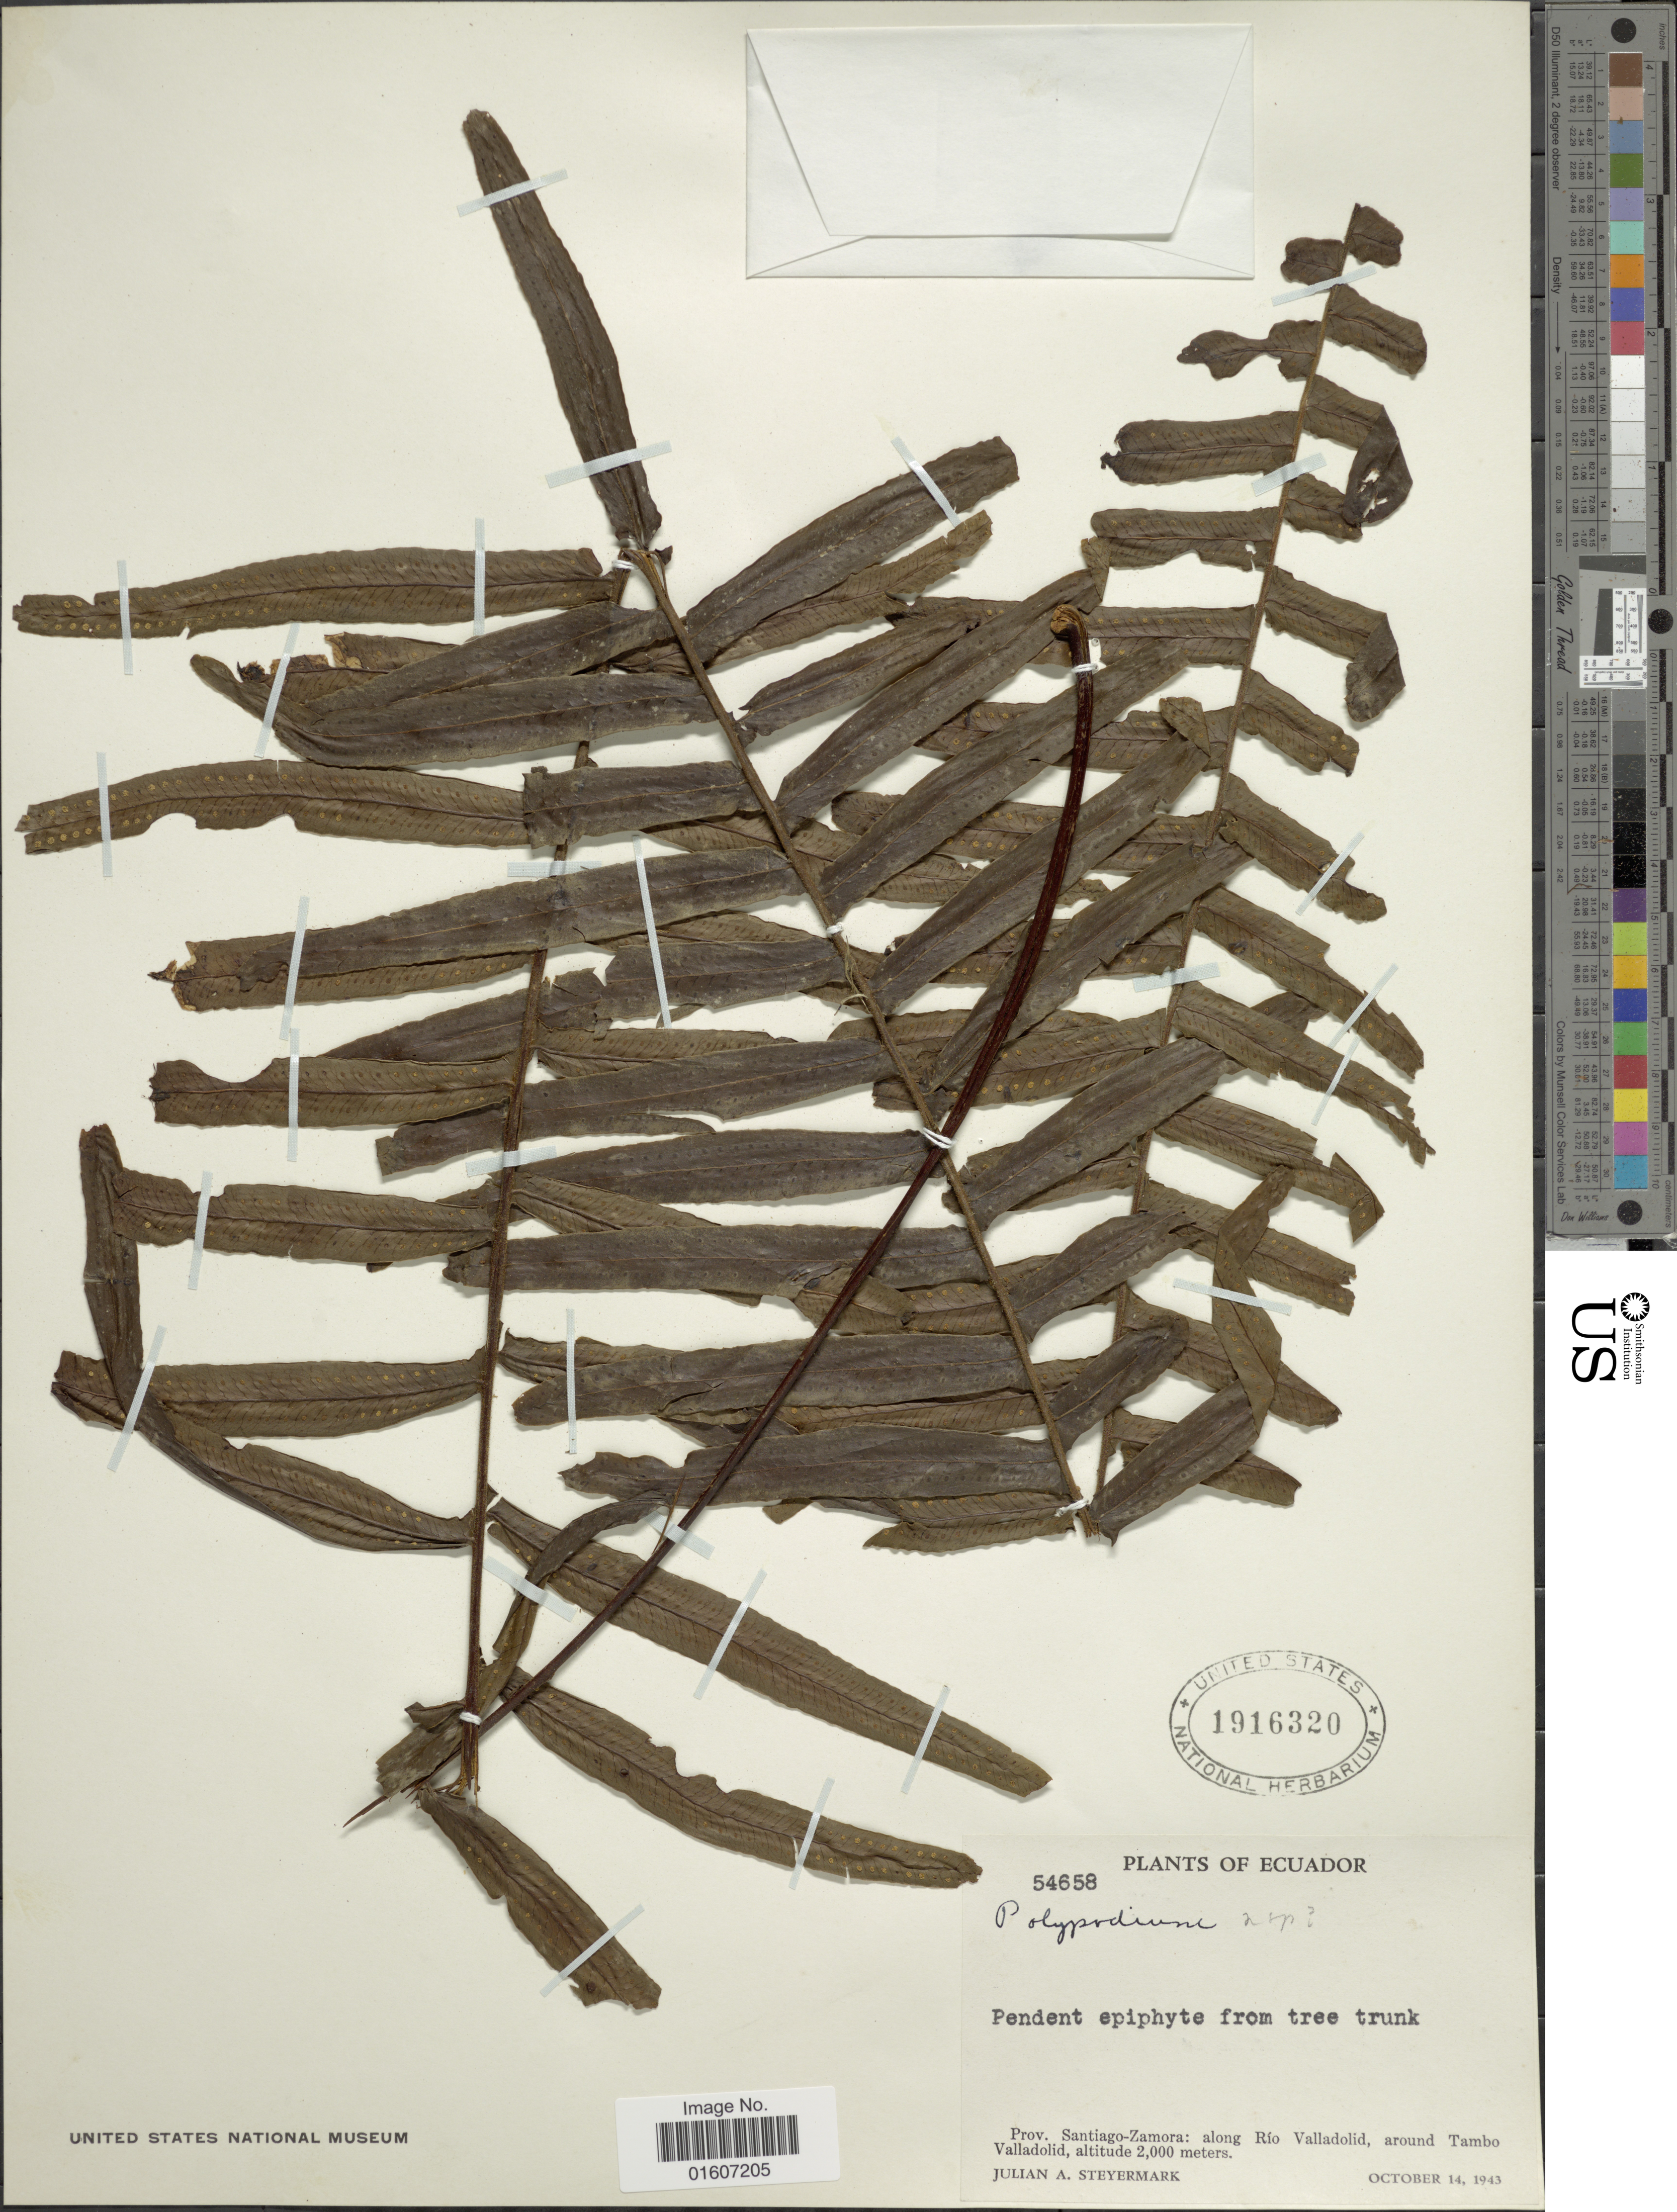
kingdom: Plantae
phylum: Tracheophyta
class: Polypodiopsida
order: Polypodiales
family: Polypodiaceae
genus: Serpocaulon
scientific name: Serpocaulon sp.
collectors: J. Steyermark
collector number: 54658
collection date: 1943-10-14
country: Ecuador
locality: Prov. Santiago-Zamora: along Río Valladolid, around Tambo valladolid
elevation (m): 2000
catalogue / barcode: US 1916320